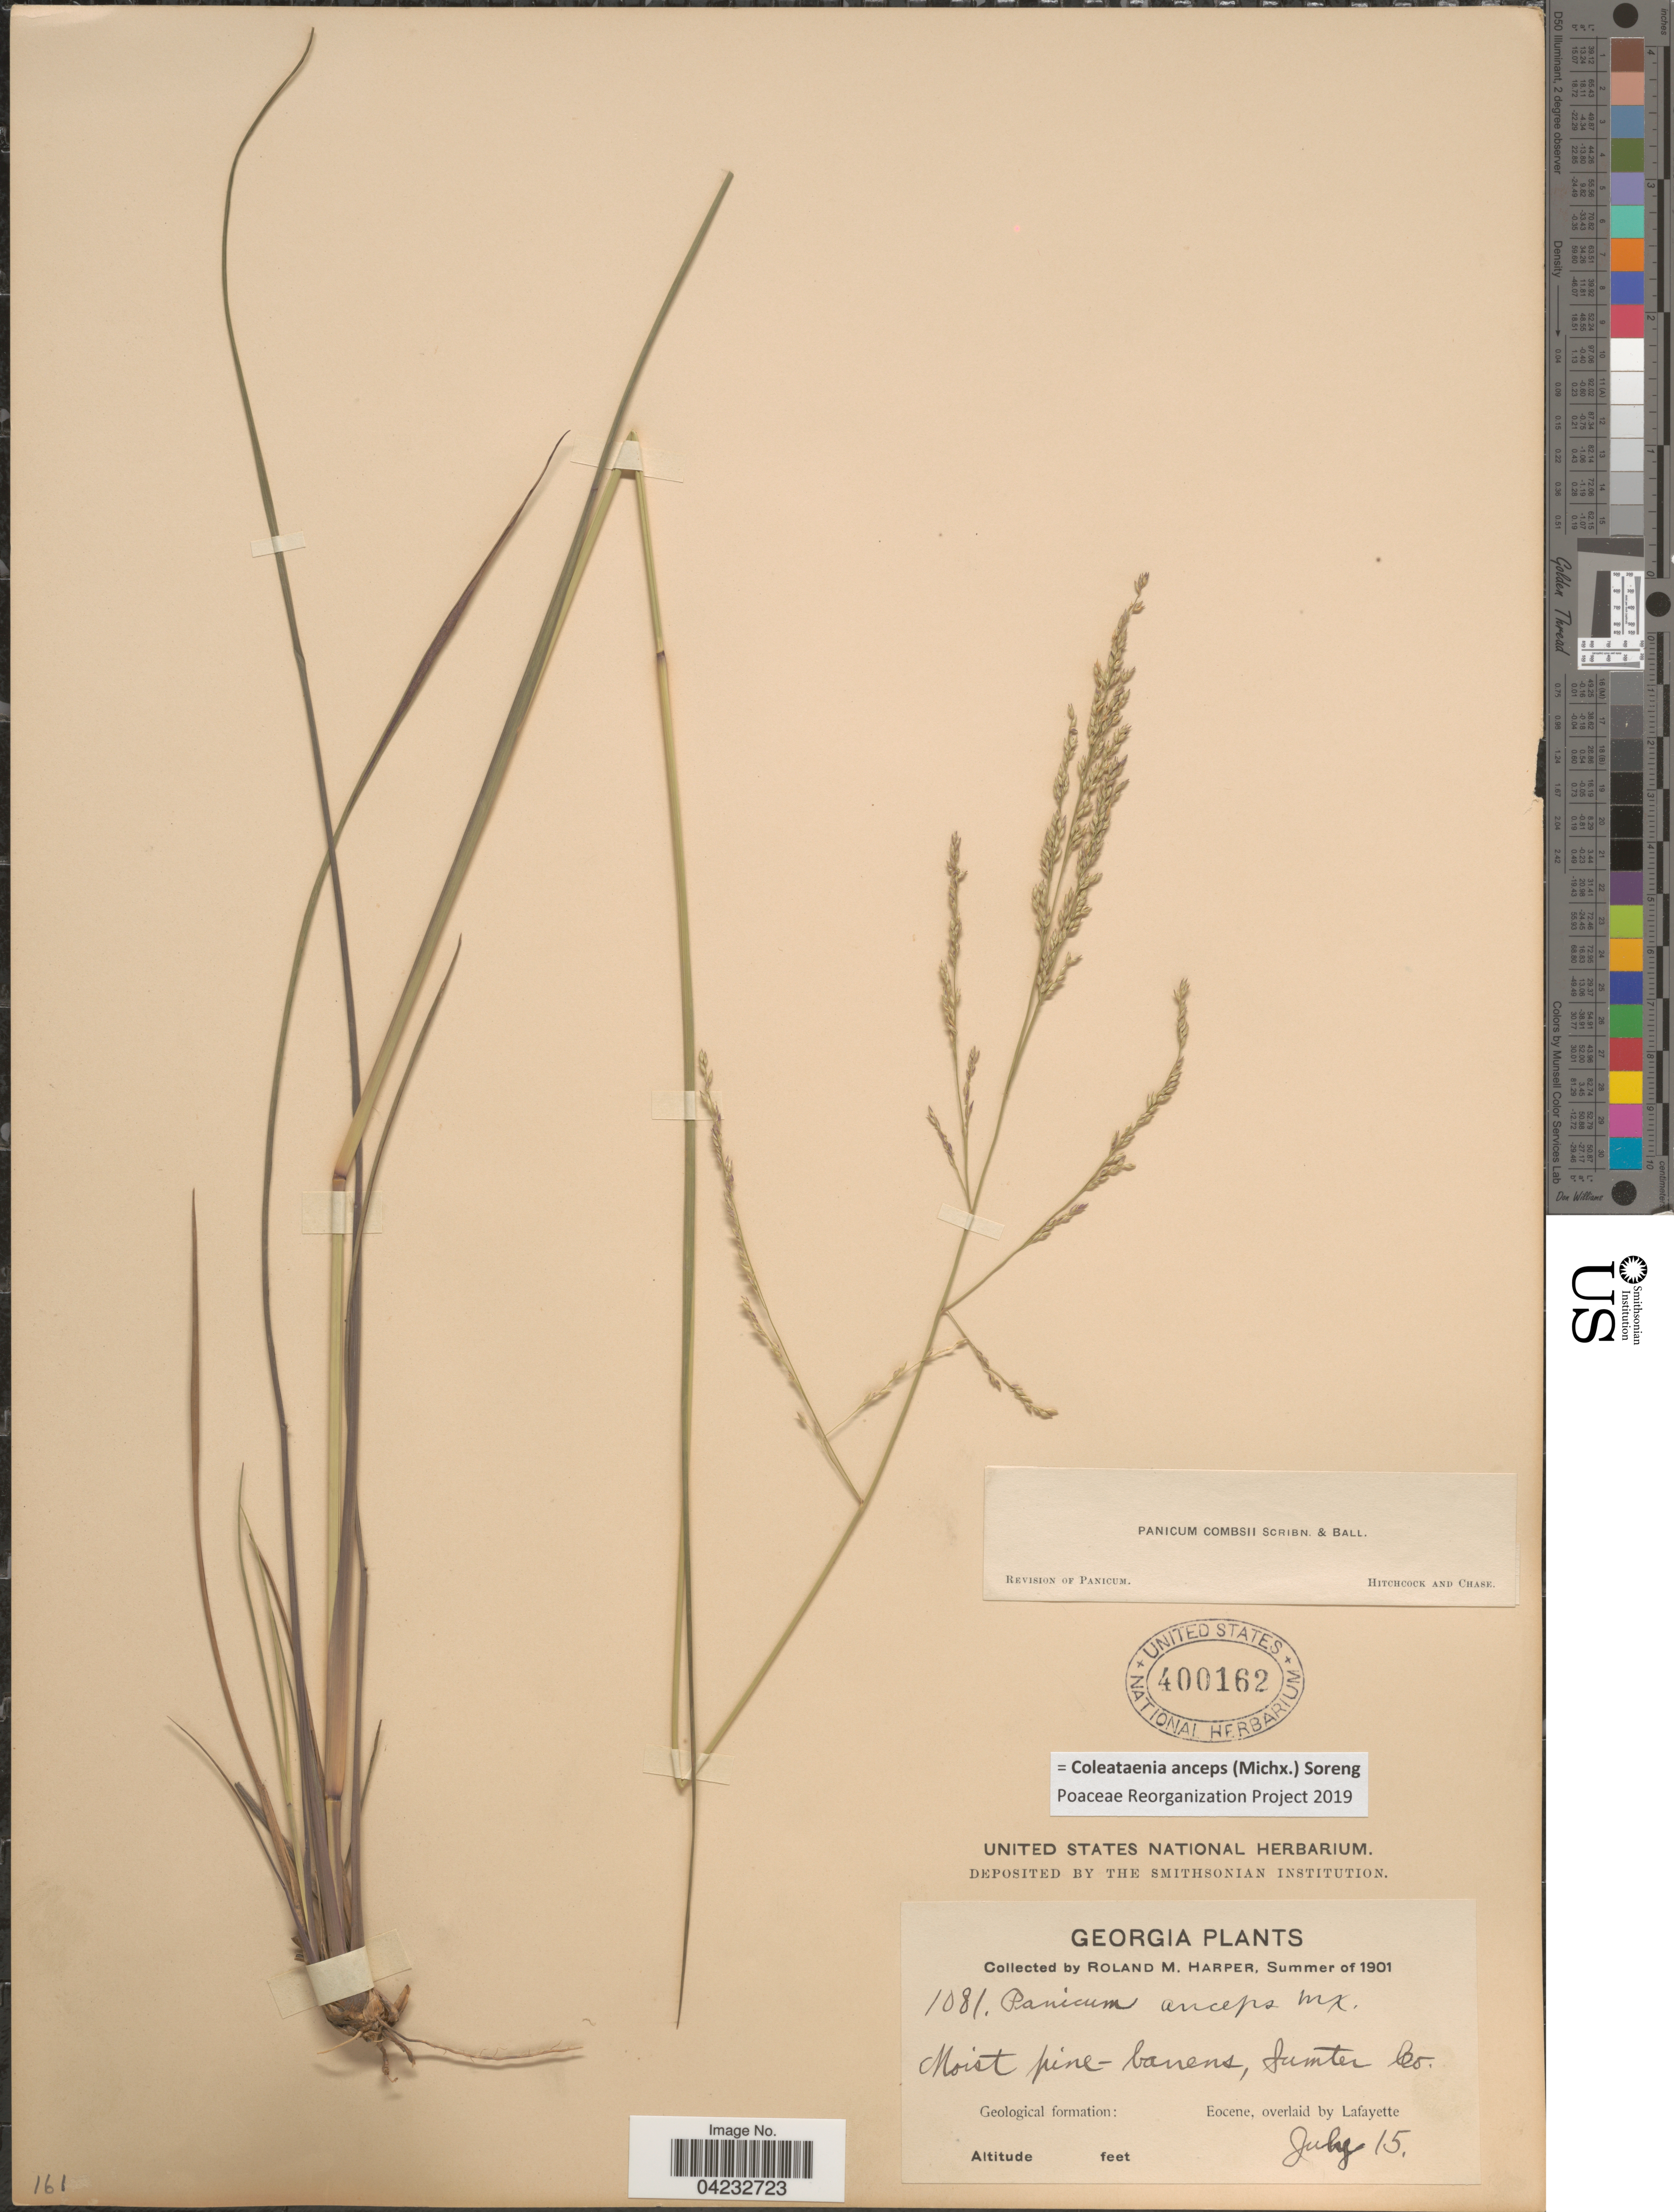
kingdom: Plantae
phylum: Tracheophyta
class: Liliopsida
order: Poales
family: Poaceae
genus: Coleataenia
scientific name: Coleataenia anceps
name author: (Michx.) Soreng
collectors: R. M. Harper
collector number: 1081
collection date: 1901-07-15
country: United States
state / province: Georgia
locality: Sumter Co. Geological formation: Eocene, overlaid by Lafayette.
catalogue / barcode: US 400162